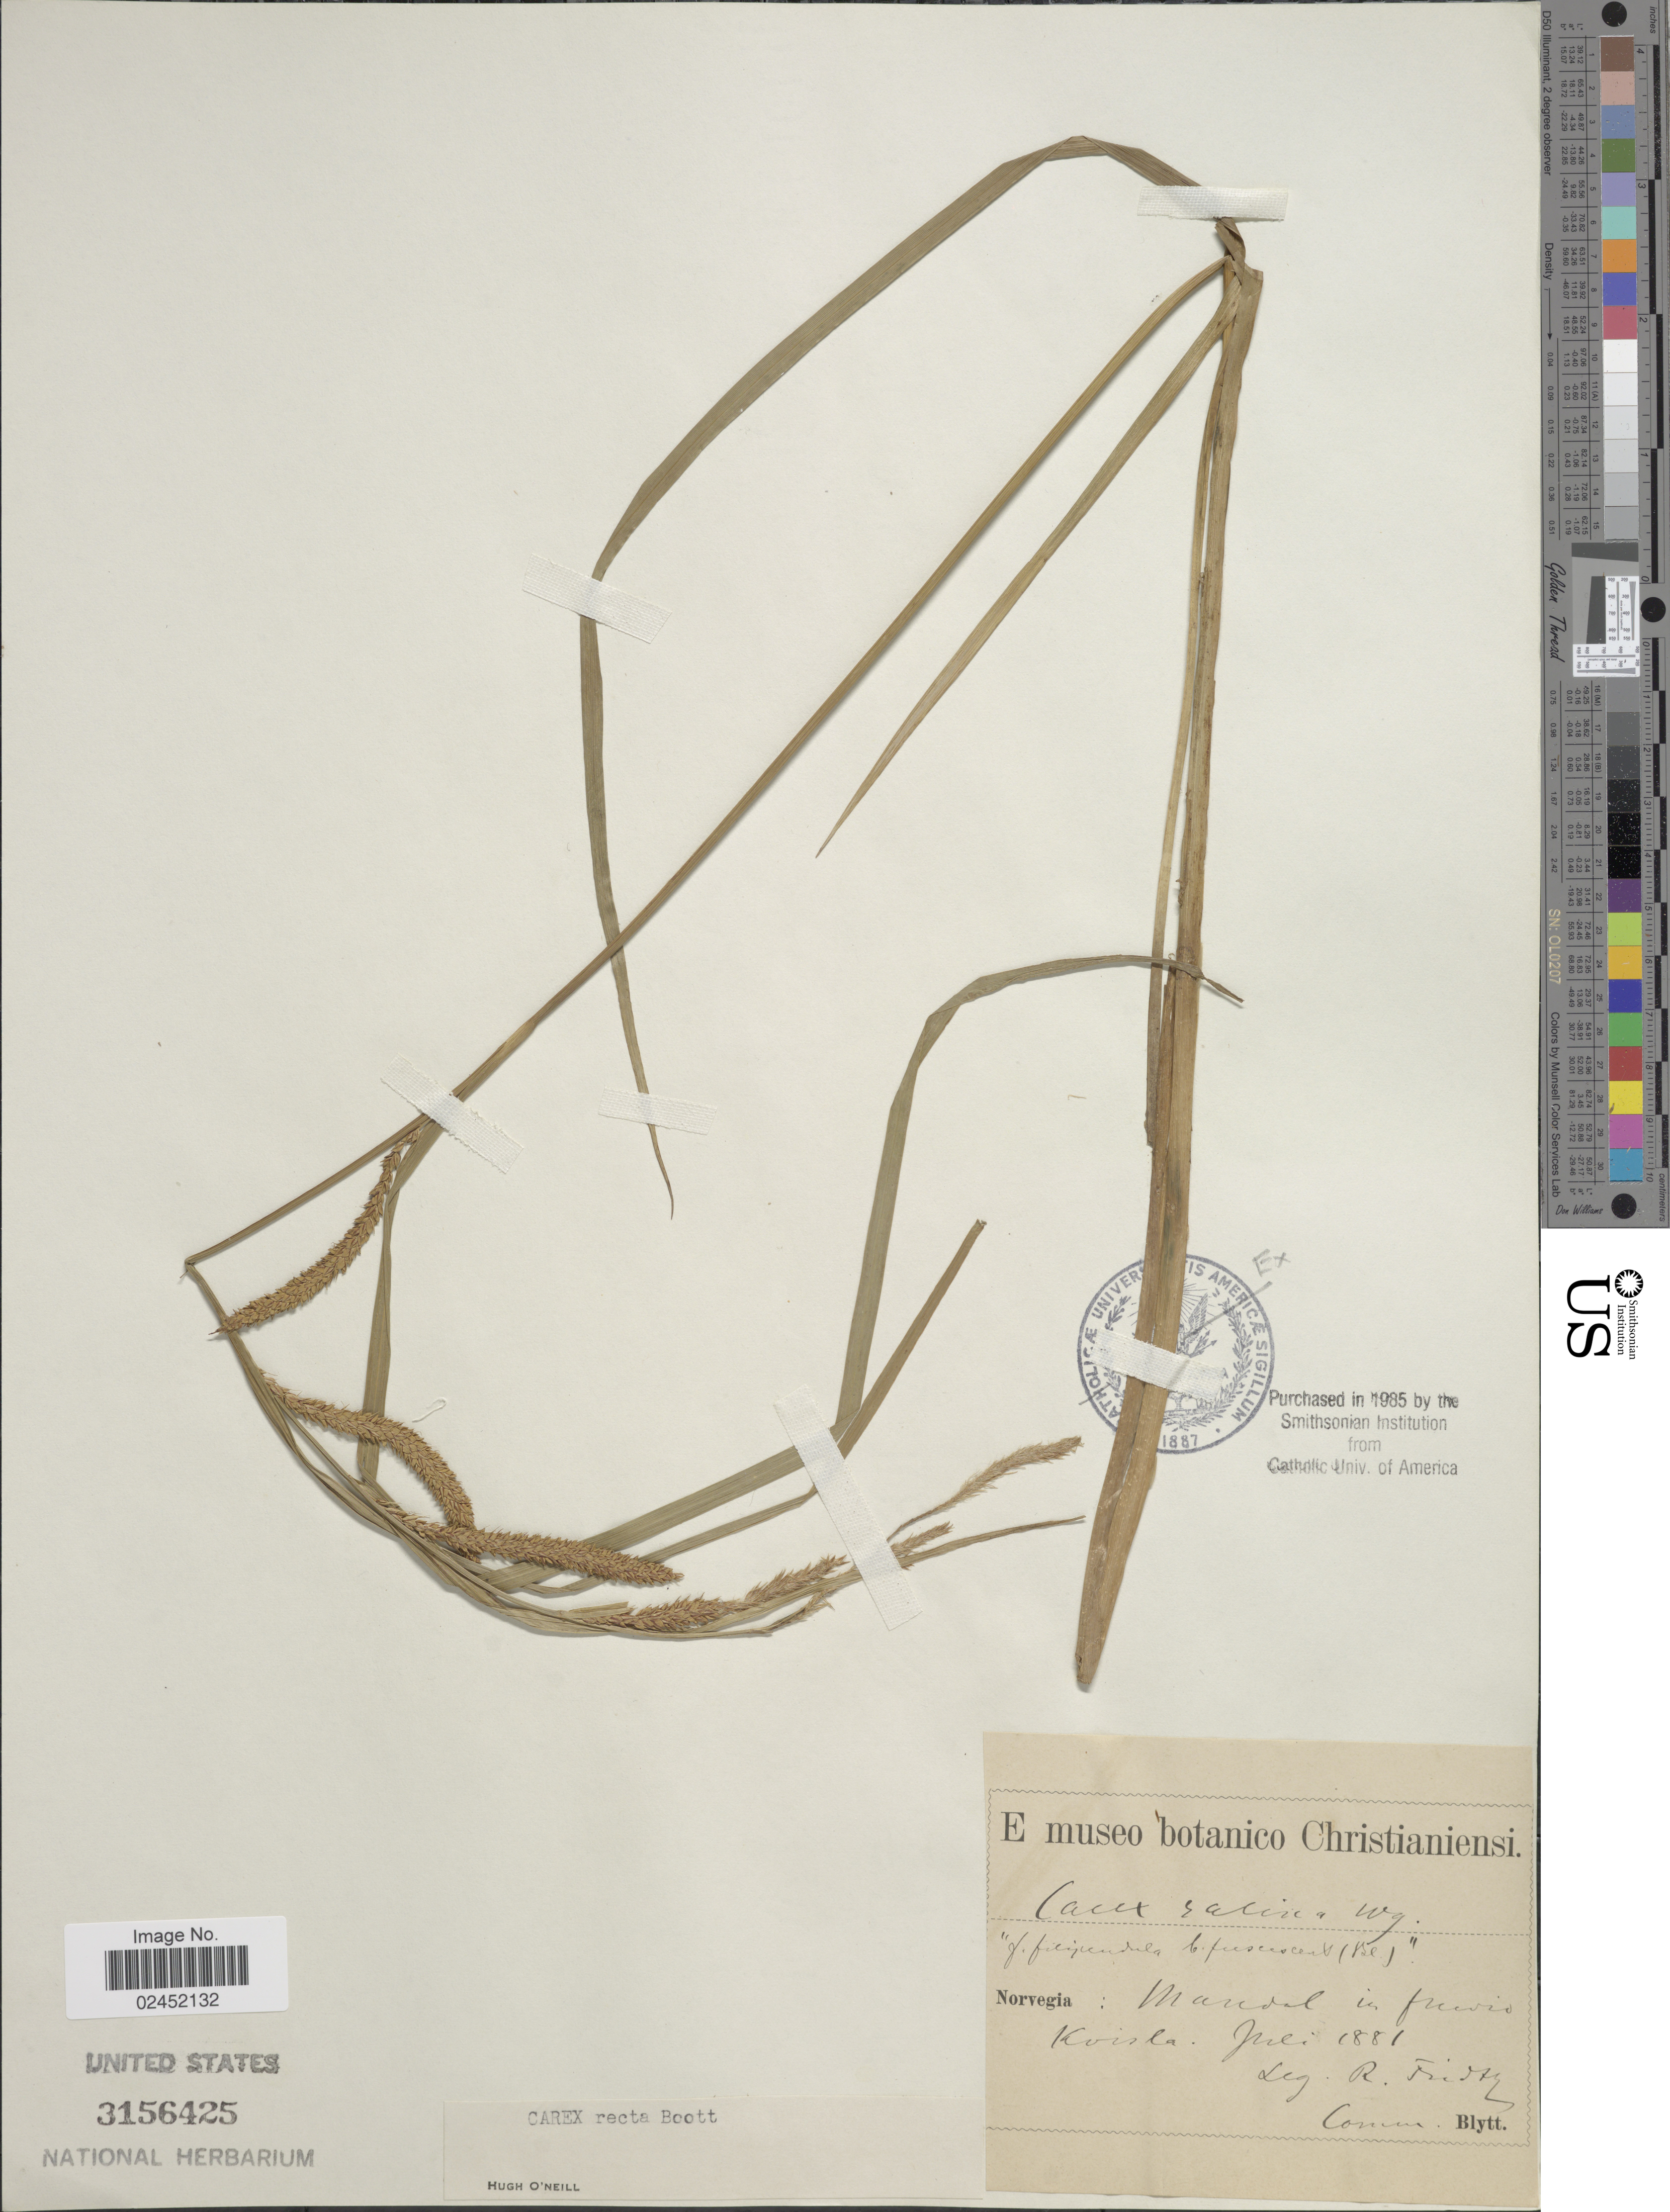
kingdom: Plantae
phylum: Tracheophyta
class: Liliopsida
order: Poales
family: Cyperaceae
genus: Carex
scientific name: Carex recta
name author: Boott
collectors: R. Fridtz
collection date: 1881-07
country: Norway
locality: Norvegia: Mandal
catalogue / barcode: US 3156425